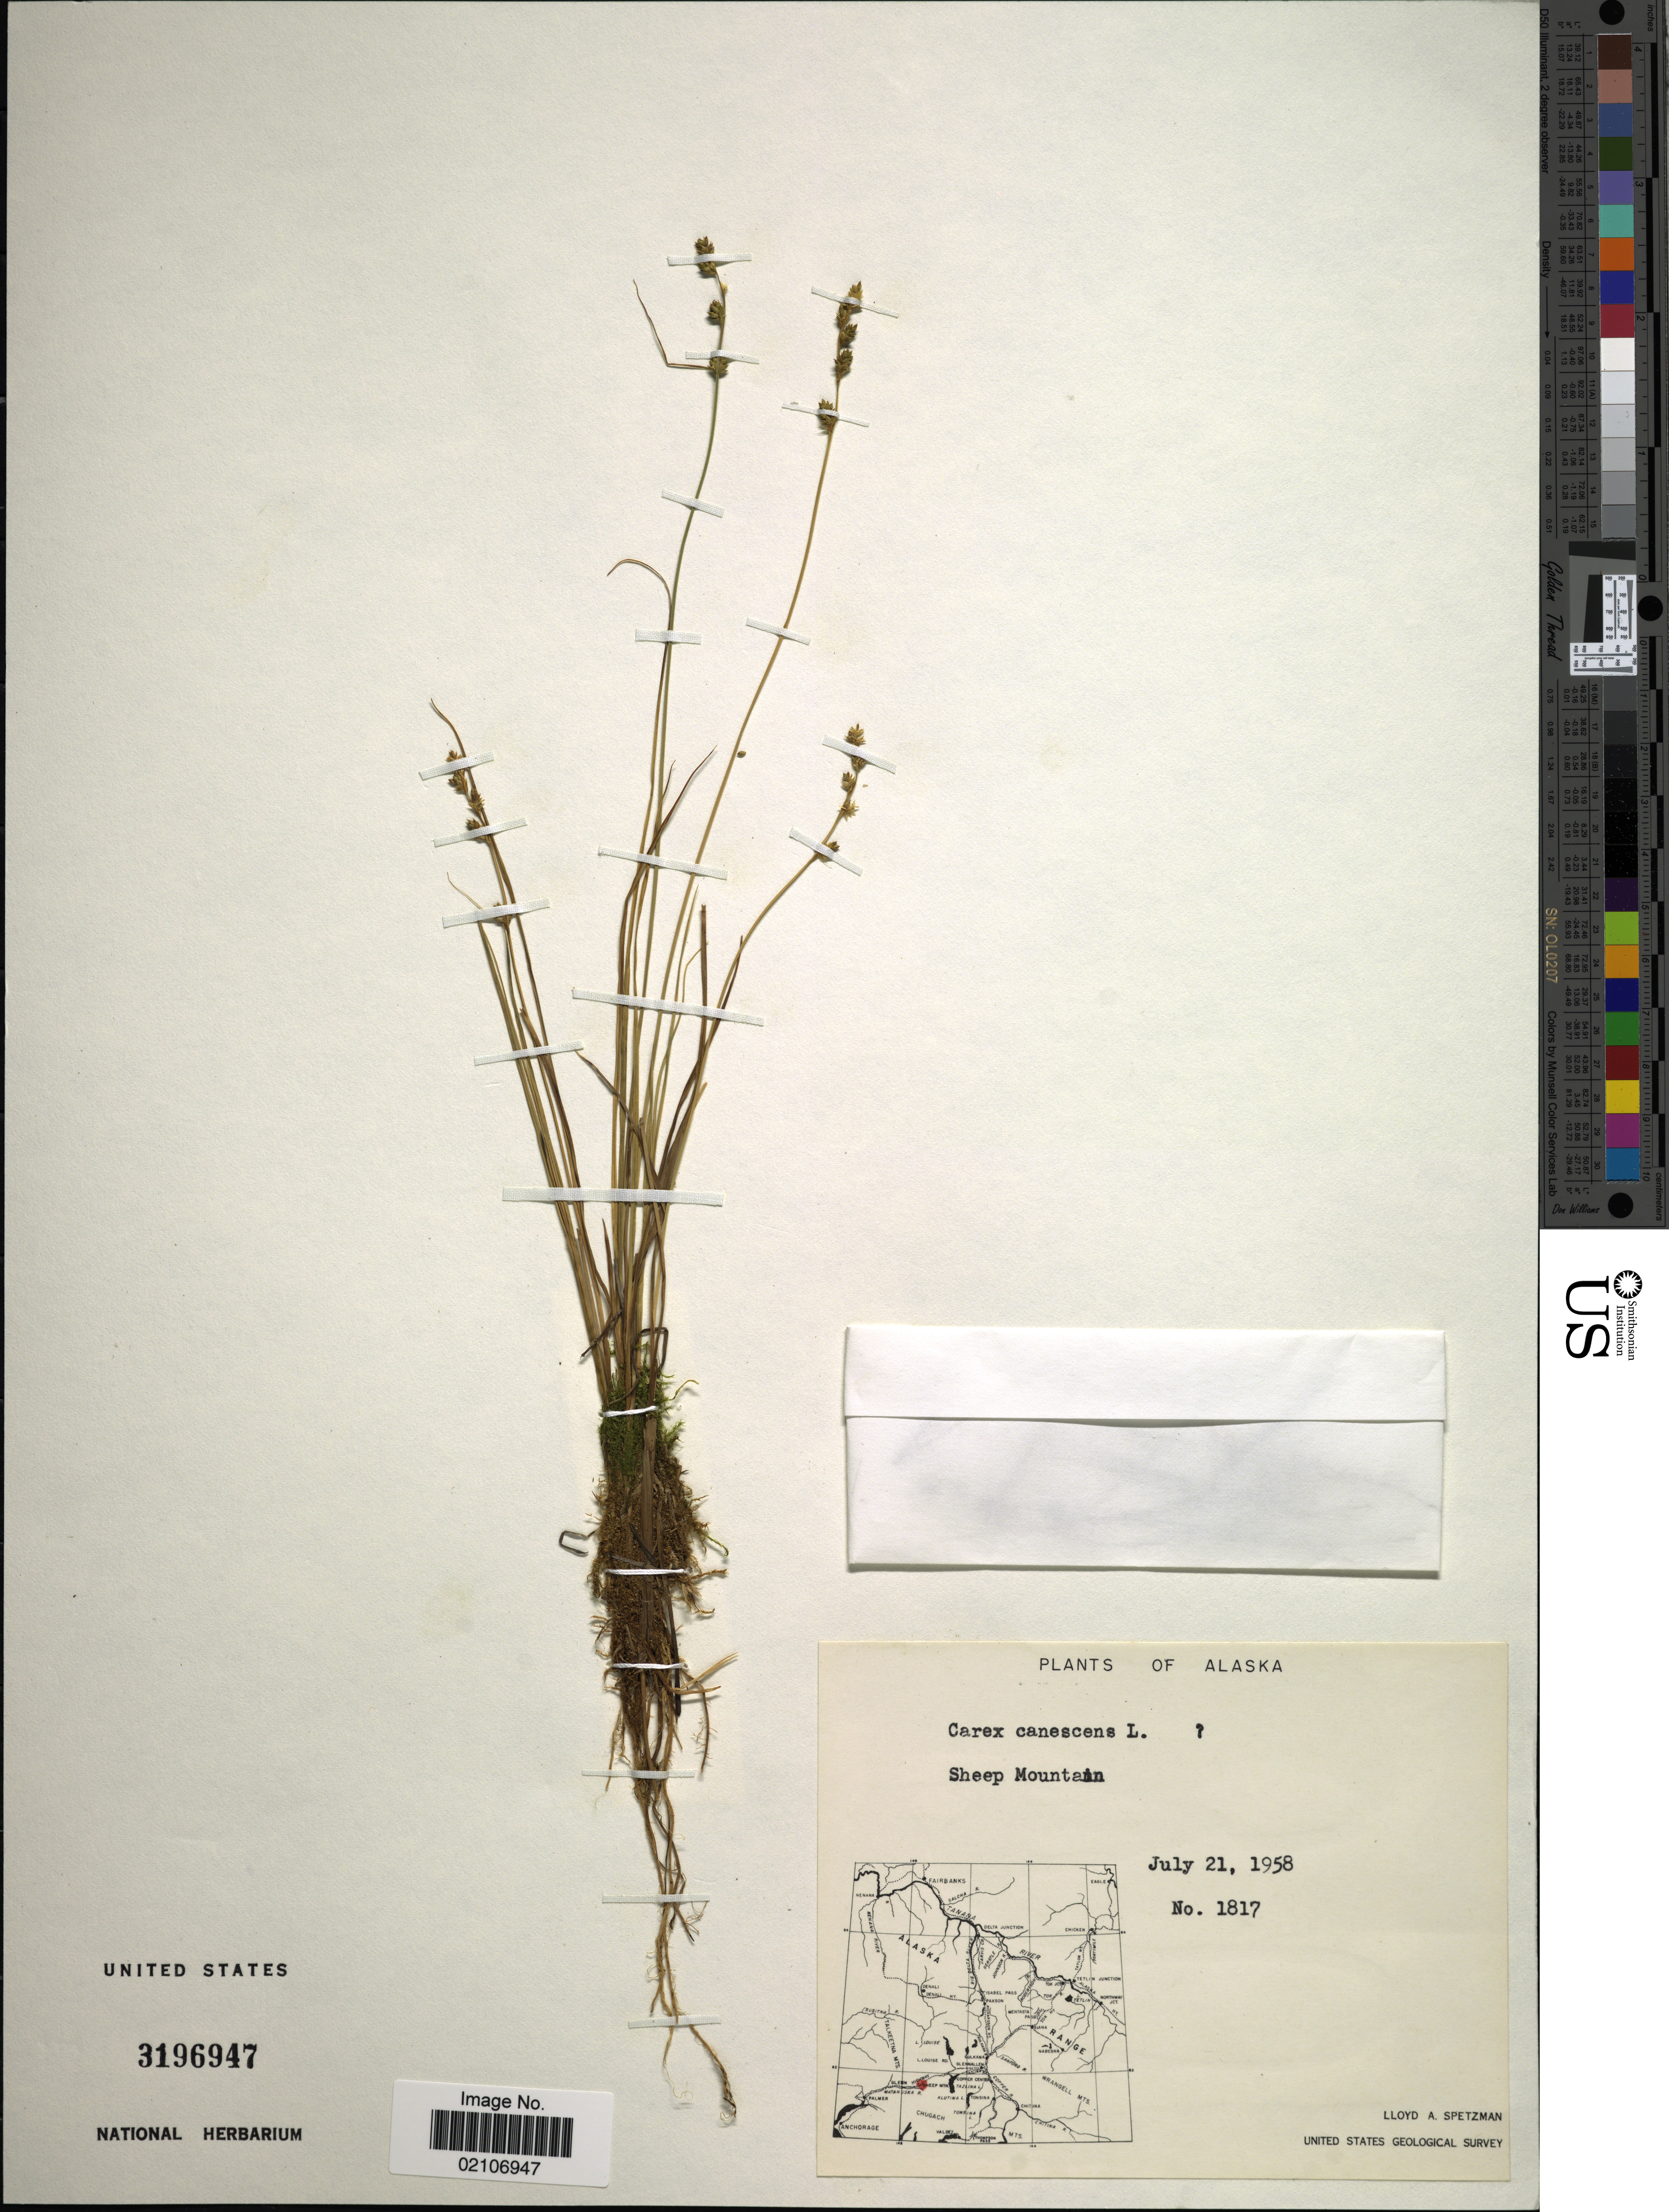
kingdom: Plantae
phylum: Tracheophyta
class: Liliopsida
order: Poales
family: Cyperaceae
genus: Carex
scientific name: Carex canescens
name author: L.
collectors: L. Spetzman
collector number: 1817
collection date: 1958-07-21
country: United States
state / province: Alaska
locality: Sheep Mountain, Alaska.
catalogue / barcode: US 3196947